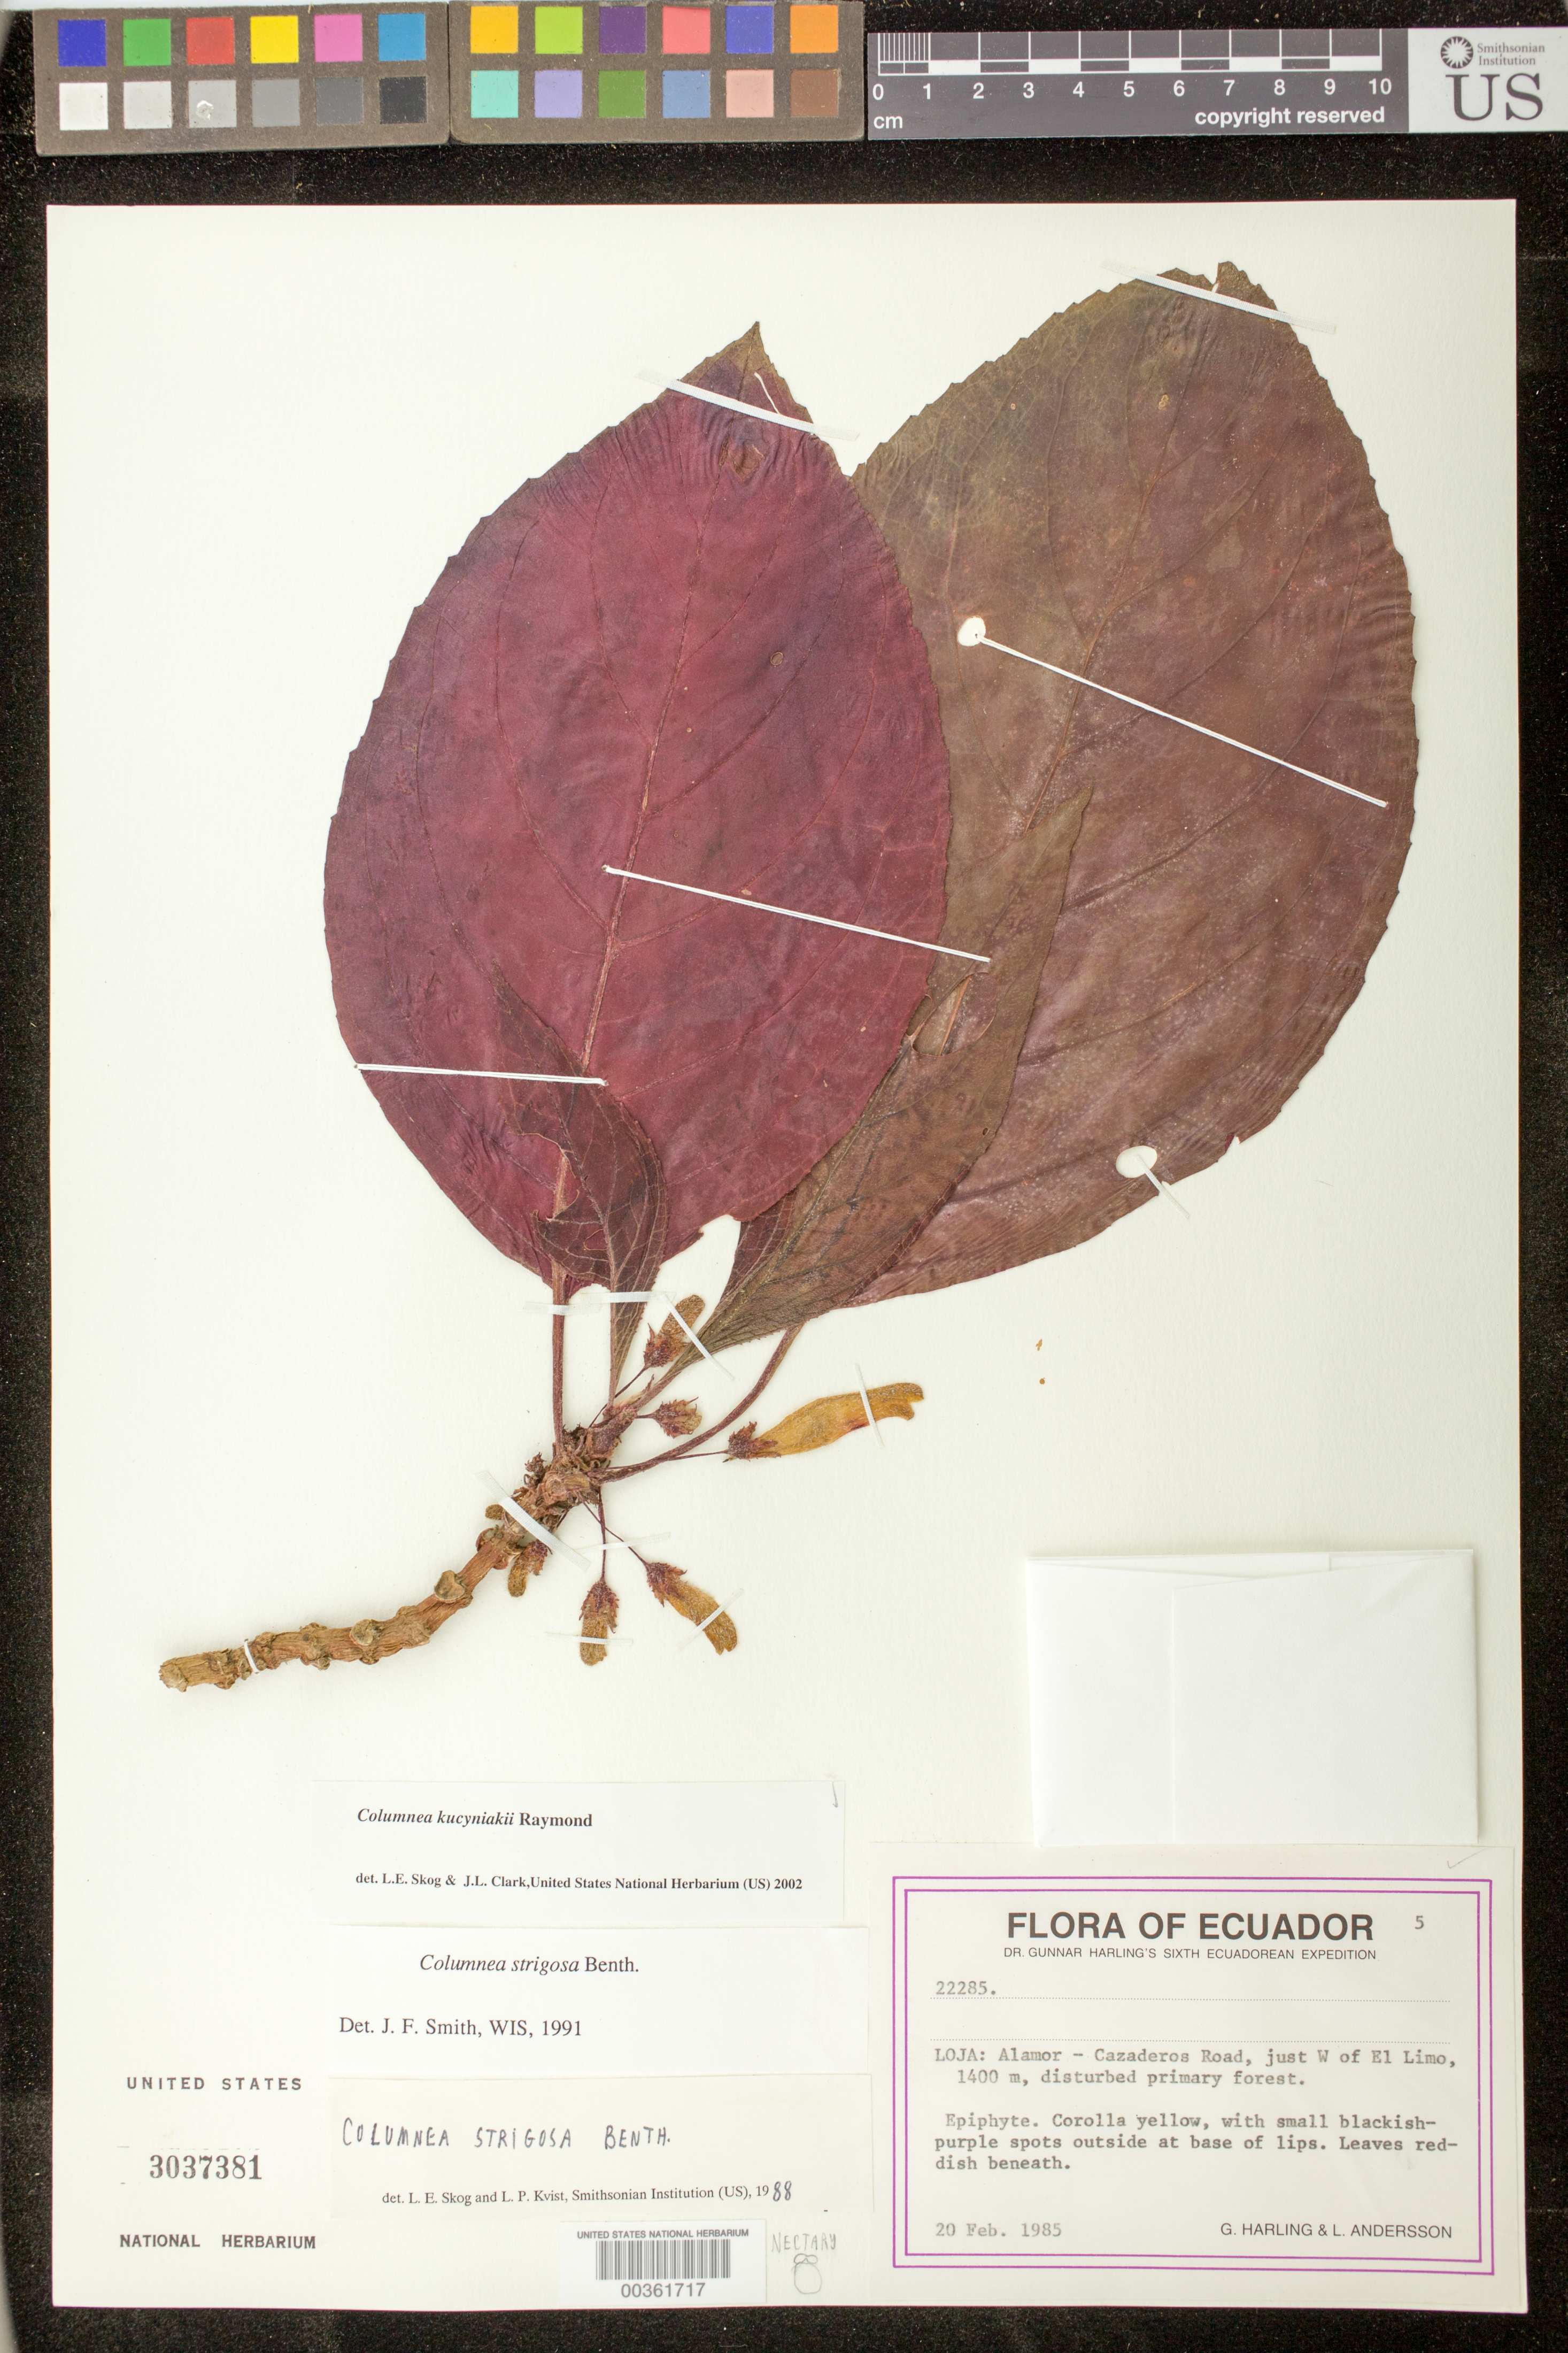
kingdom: Plantae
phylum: Tracheophyta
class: Magnoliopsida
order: Lamiales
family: Gesneriaceae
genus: Columnea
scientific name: Columnea kucyniakii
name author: Raymond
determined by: Clark, J. L.; Skog, Laurence E.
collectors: G. Harling & L. Andersson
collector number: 22285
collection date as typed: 20 Feb 1985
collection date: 1985-02-20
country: Ecuador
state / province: Loja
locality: Alamor - Cazaderos Road, just W of El Limo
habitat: Disturbed primary forest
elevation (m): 1400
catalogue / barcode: US 3037381